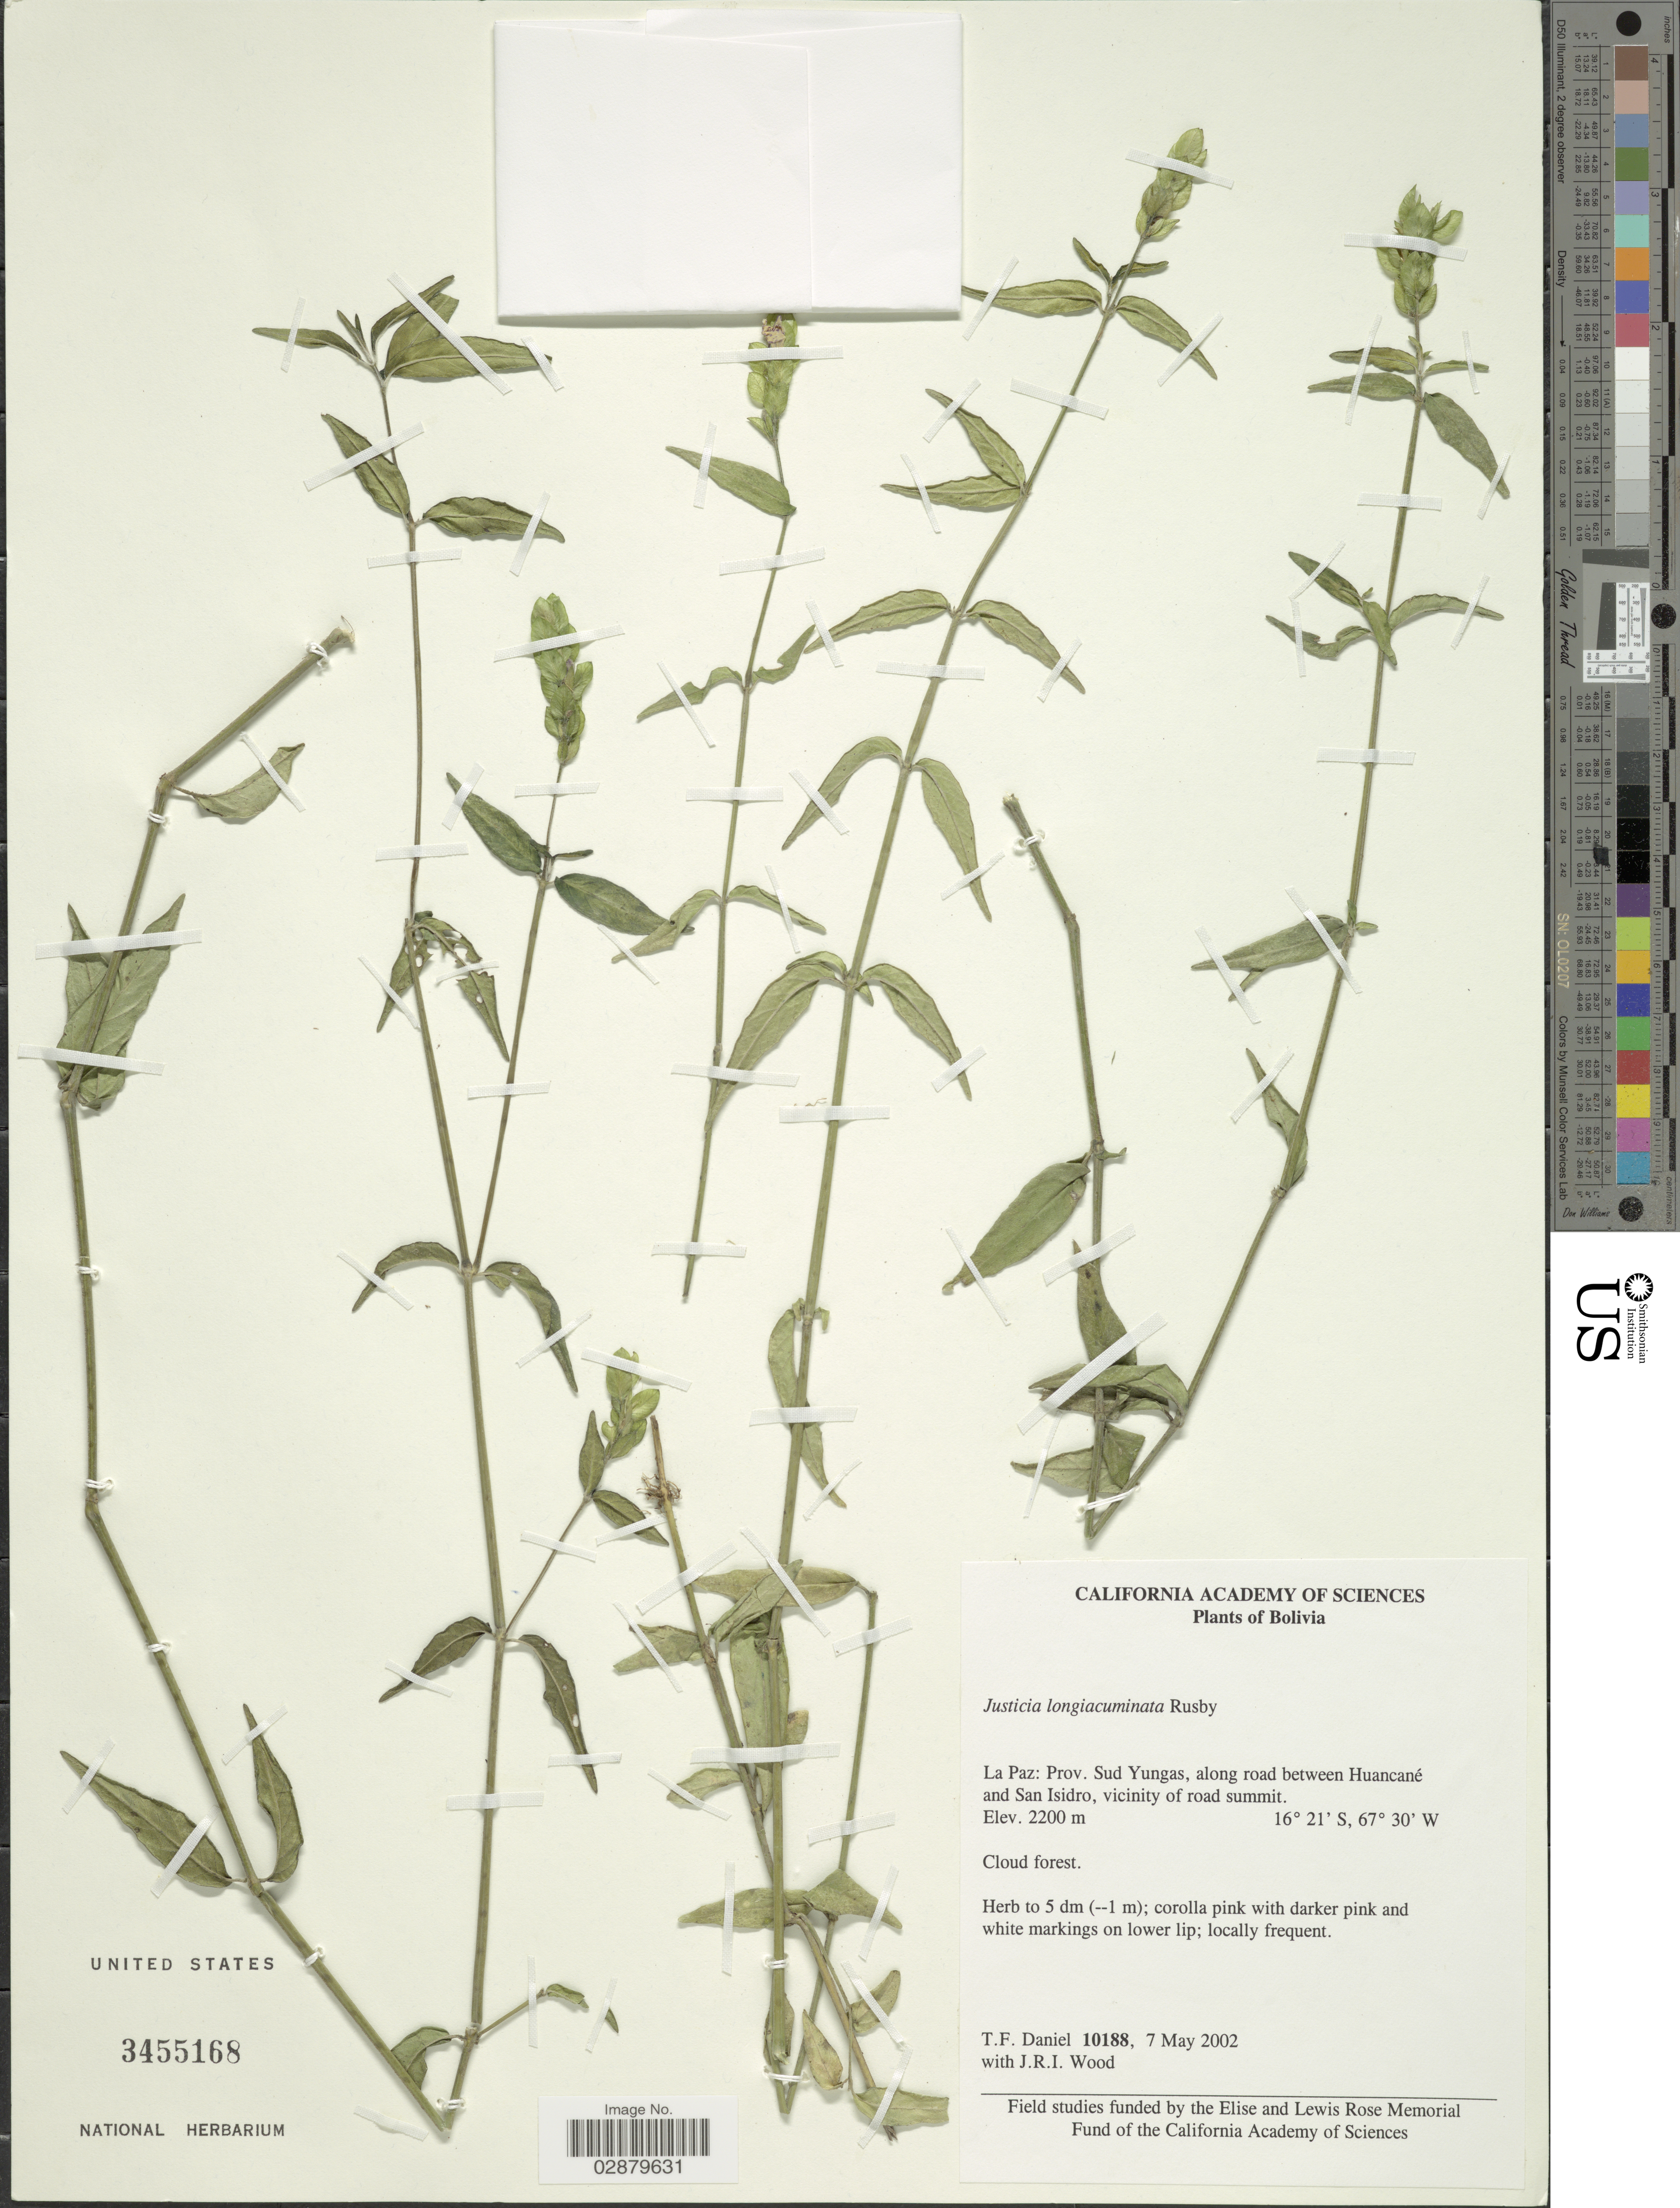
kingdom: Plantae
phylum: Tracheophyta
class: Magnoliopsida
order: Lamiales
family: Acanthaceae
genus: Justicia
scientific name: Justicia longiacuminata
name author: Rusby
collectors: T. F. Daniel & J. R. I. Wood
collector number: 10188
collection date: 2002-05-07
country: Bolivia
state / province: La Paz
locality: Prov. Sud Yungas, along road between Huancané and San Isidro, vicinity of road summit.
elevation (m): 2200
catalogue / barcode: US 3455168